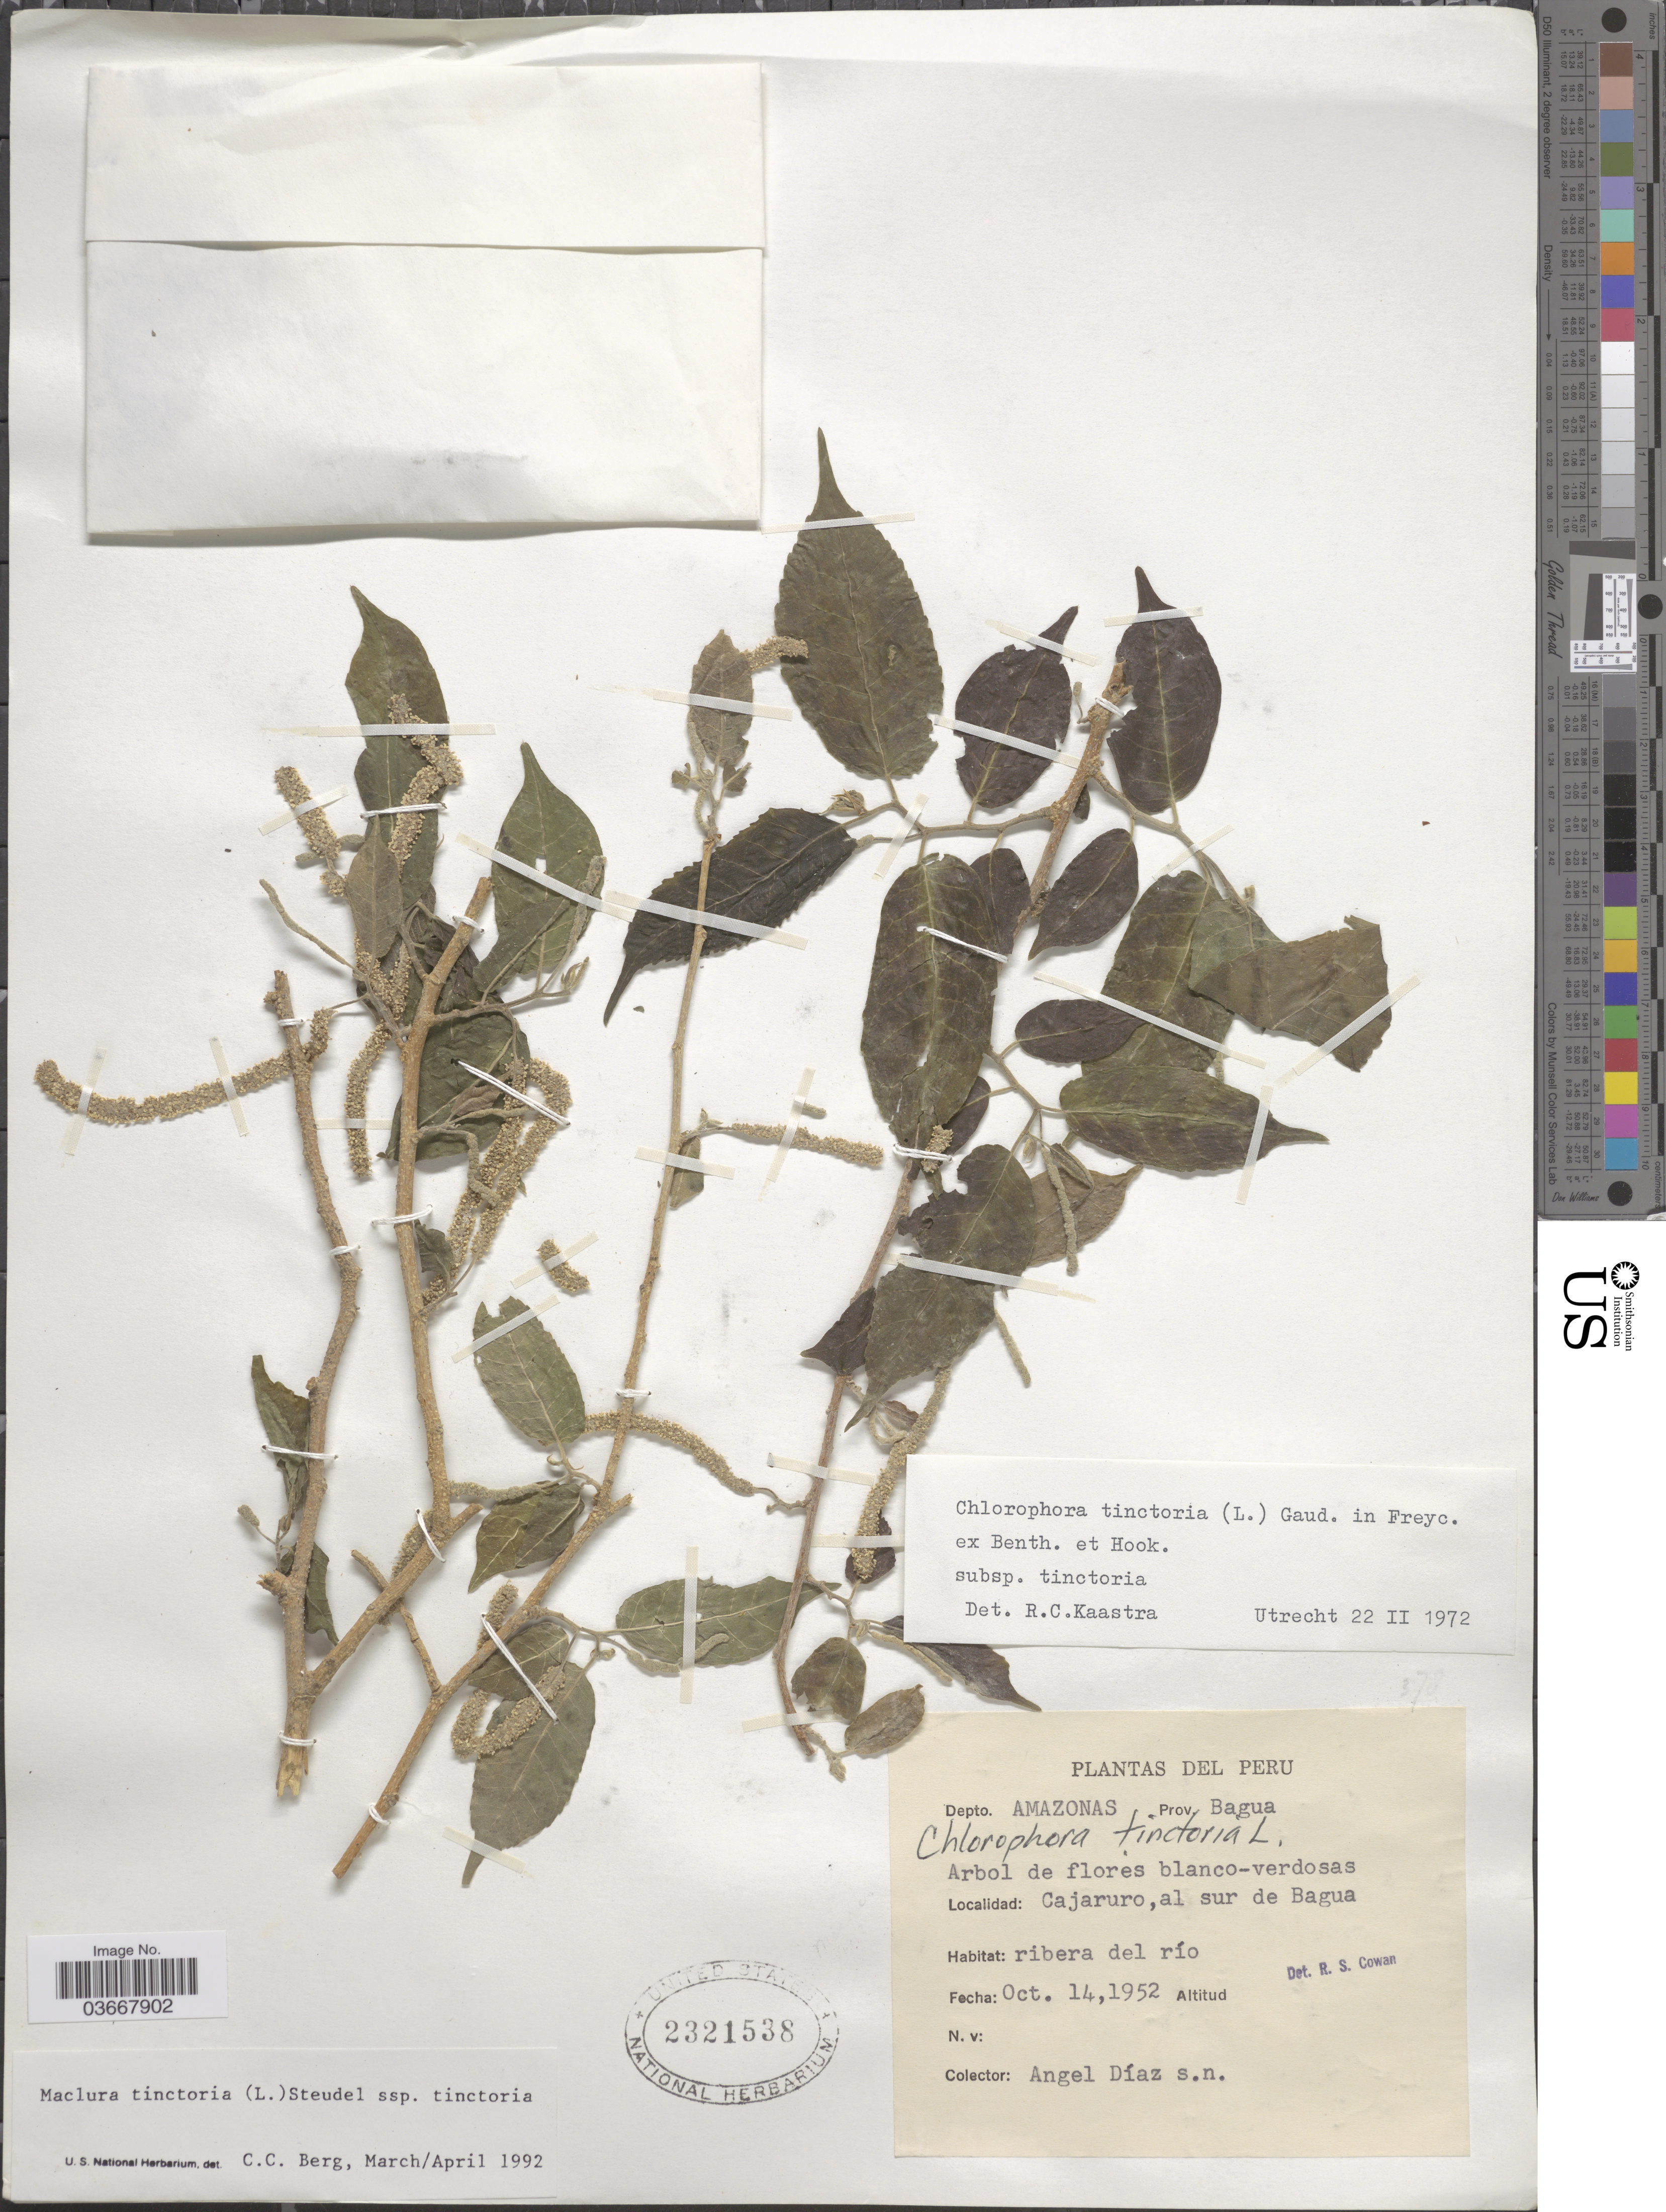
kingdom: Plantae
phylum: Tracheophyta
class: Magnoliopsida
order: Rosales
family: Moraceae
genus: Maclura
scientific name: Maclura tinctoria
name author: (L.) D. Don ex Steud.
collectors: A. Díaz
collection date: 1952-10-14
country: Peru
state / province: Amazonas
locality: Depto. Amazonas. Prov. Bagua. Cajaruro, al sur de Bagua.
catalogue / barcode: US 2321538